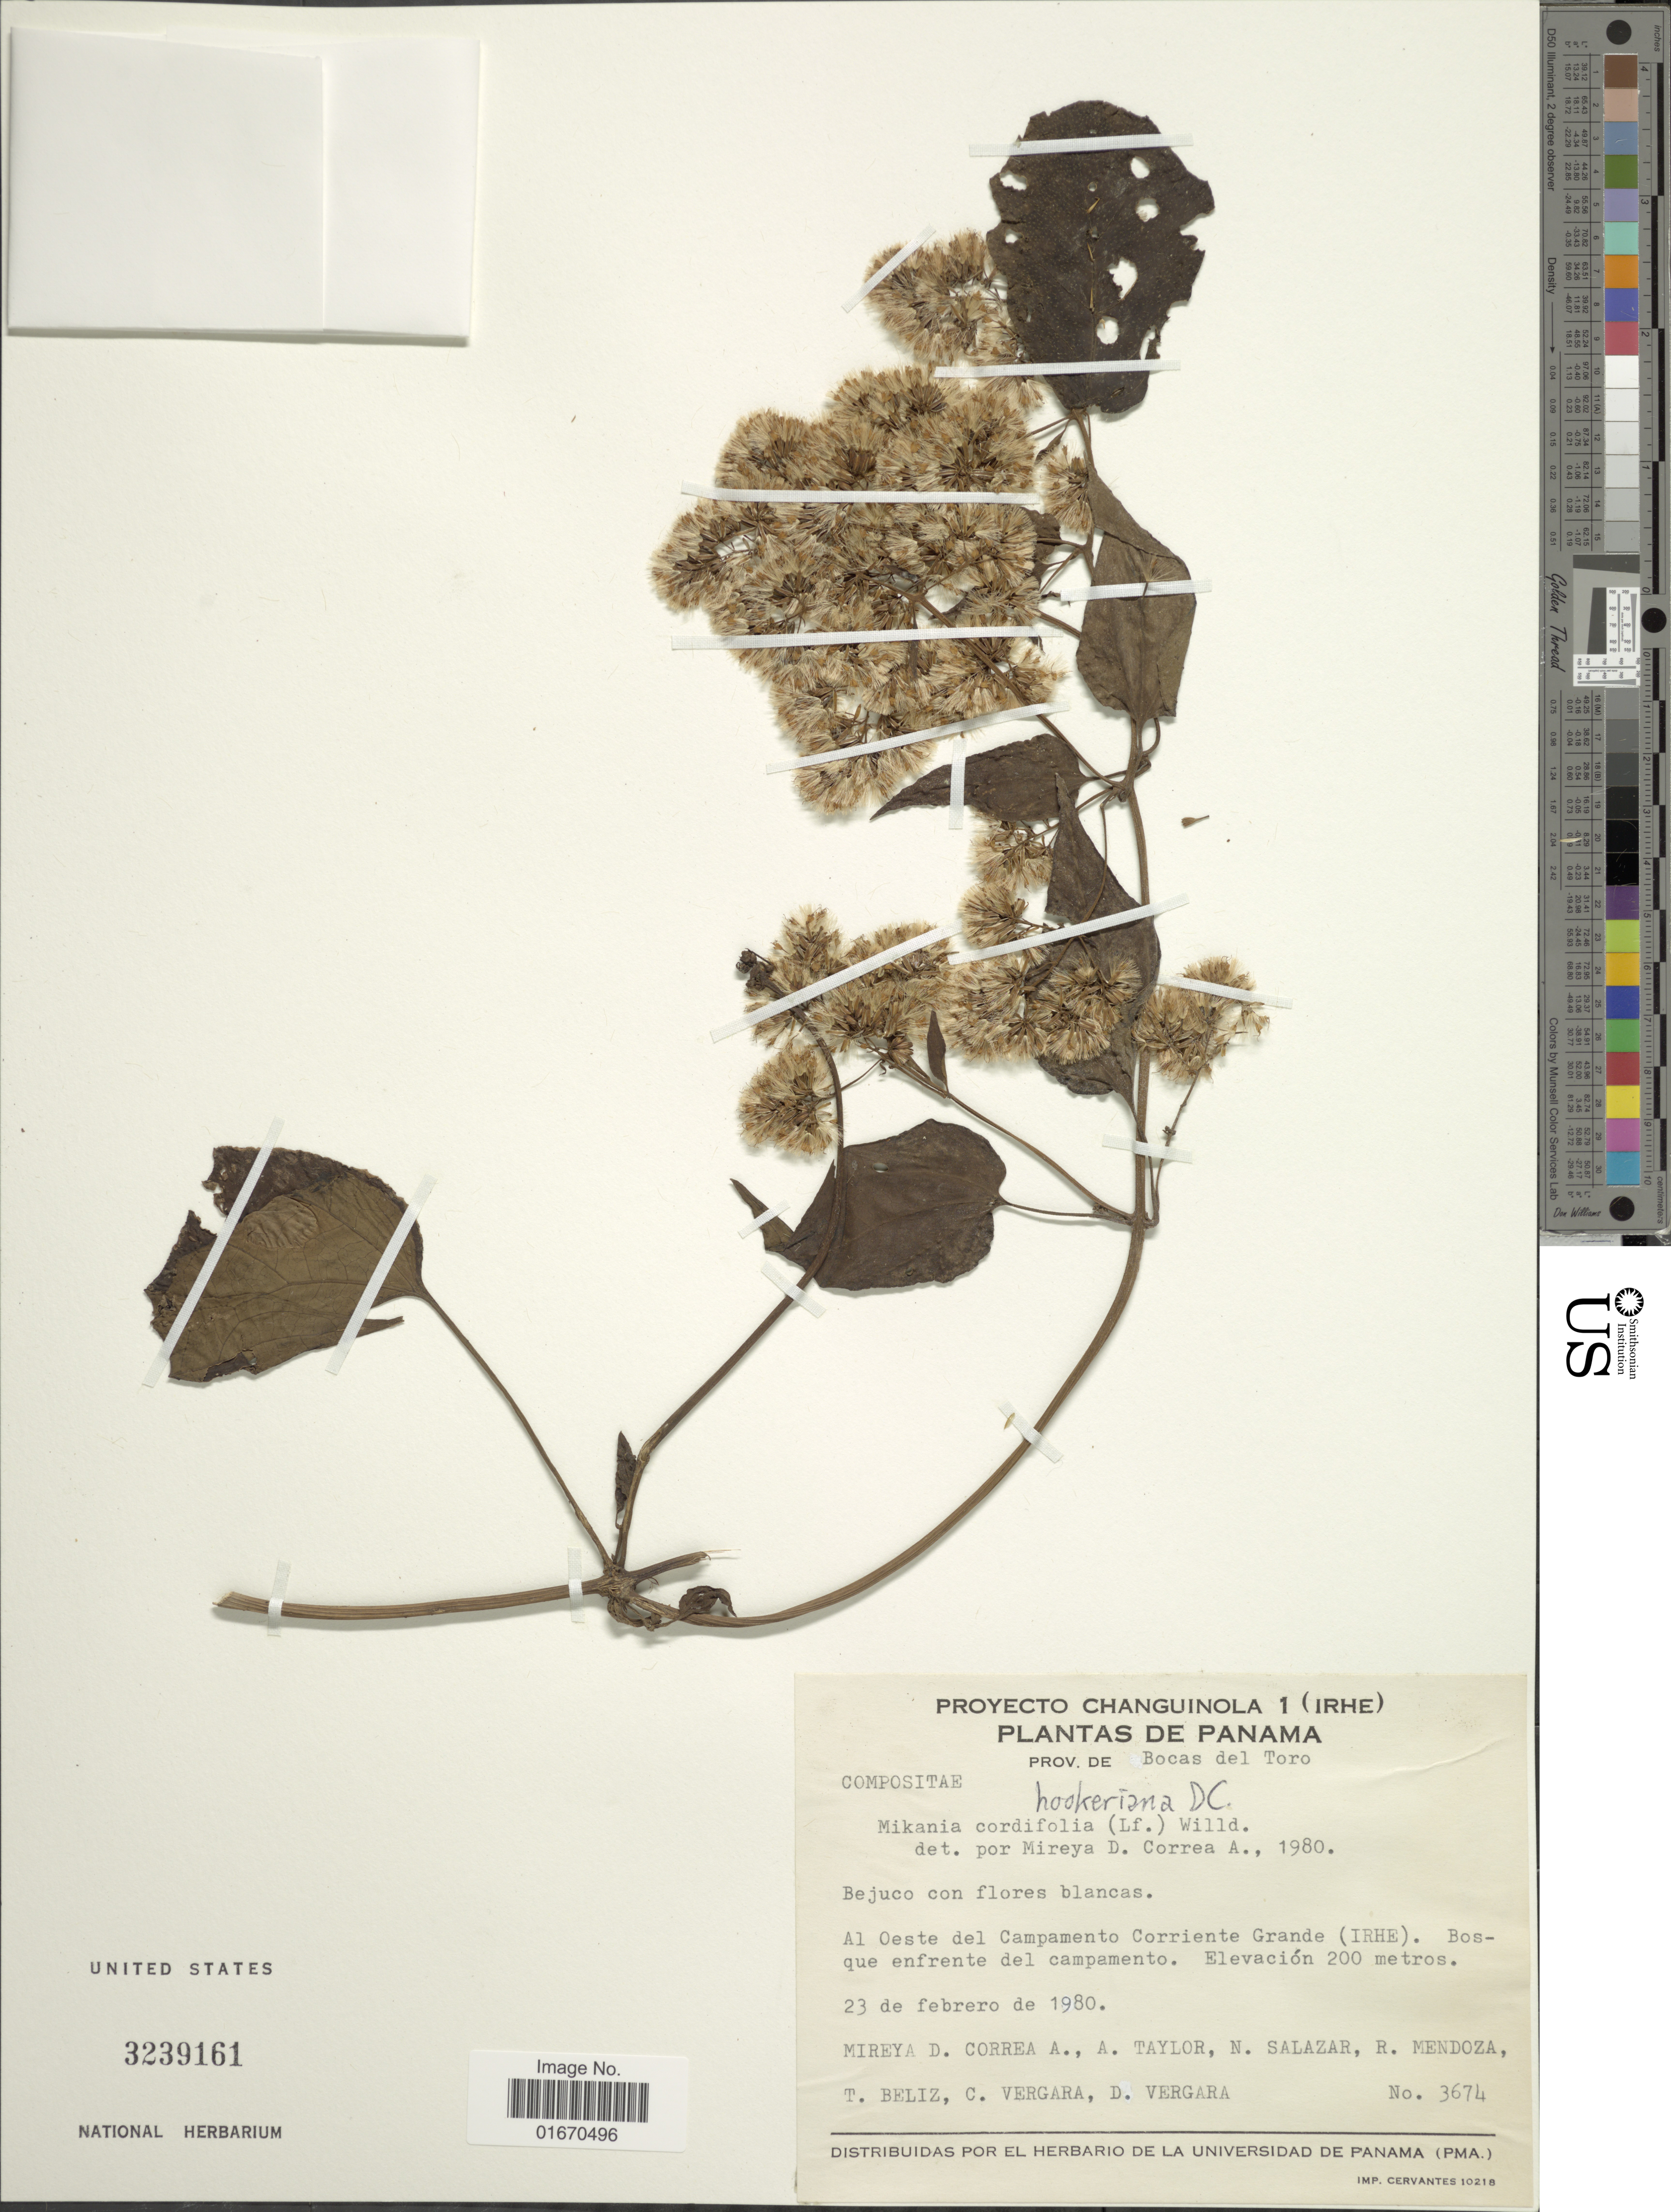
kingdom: Plantae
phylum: Tracheophyta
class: Magnoliopsida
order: Asterales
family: Asteraceae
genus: Mikania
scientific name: Mikania hookeriana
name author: DC.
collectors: T. Béliz, C. Vergara & D. Vergara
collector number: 3674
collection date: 1980-02-23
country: Panama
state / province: Bocas del Toro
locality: Al Oeste de Campamento Corriente Grande (IRHE)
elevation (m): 200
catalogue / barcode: US 3239161